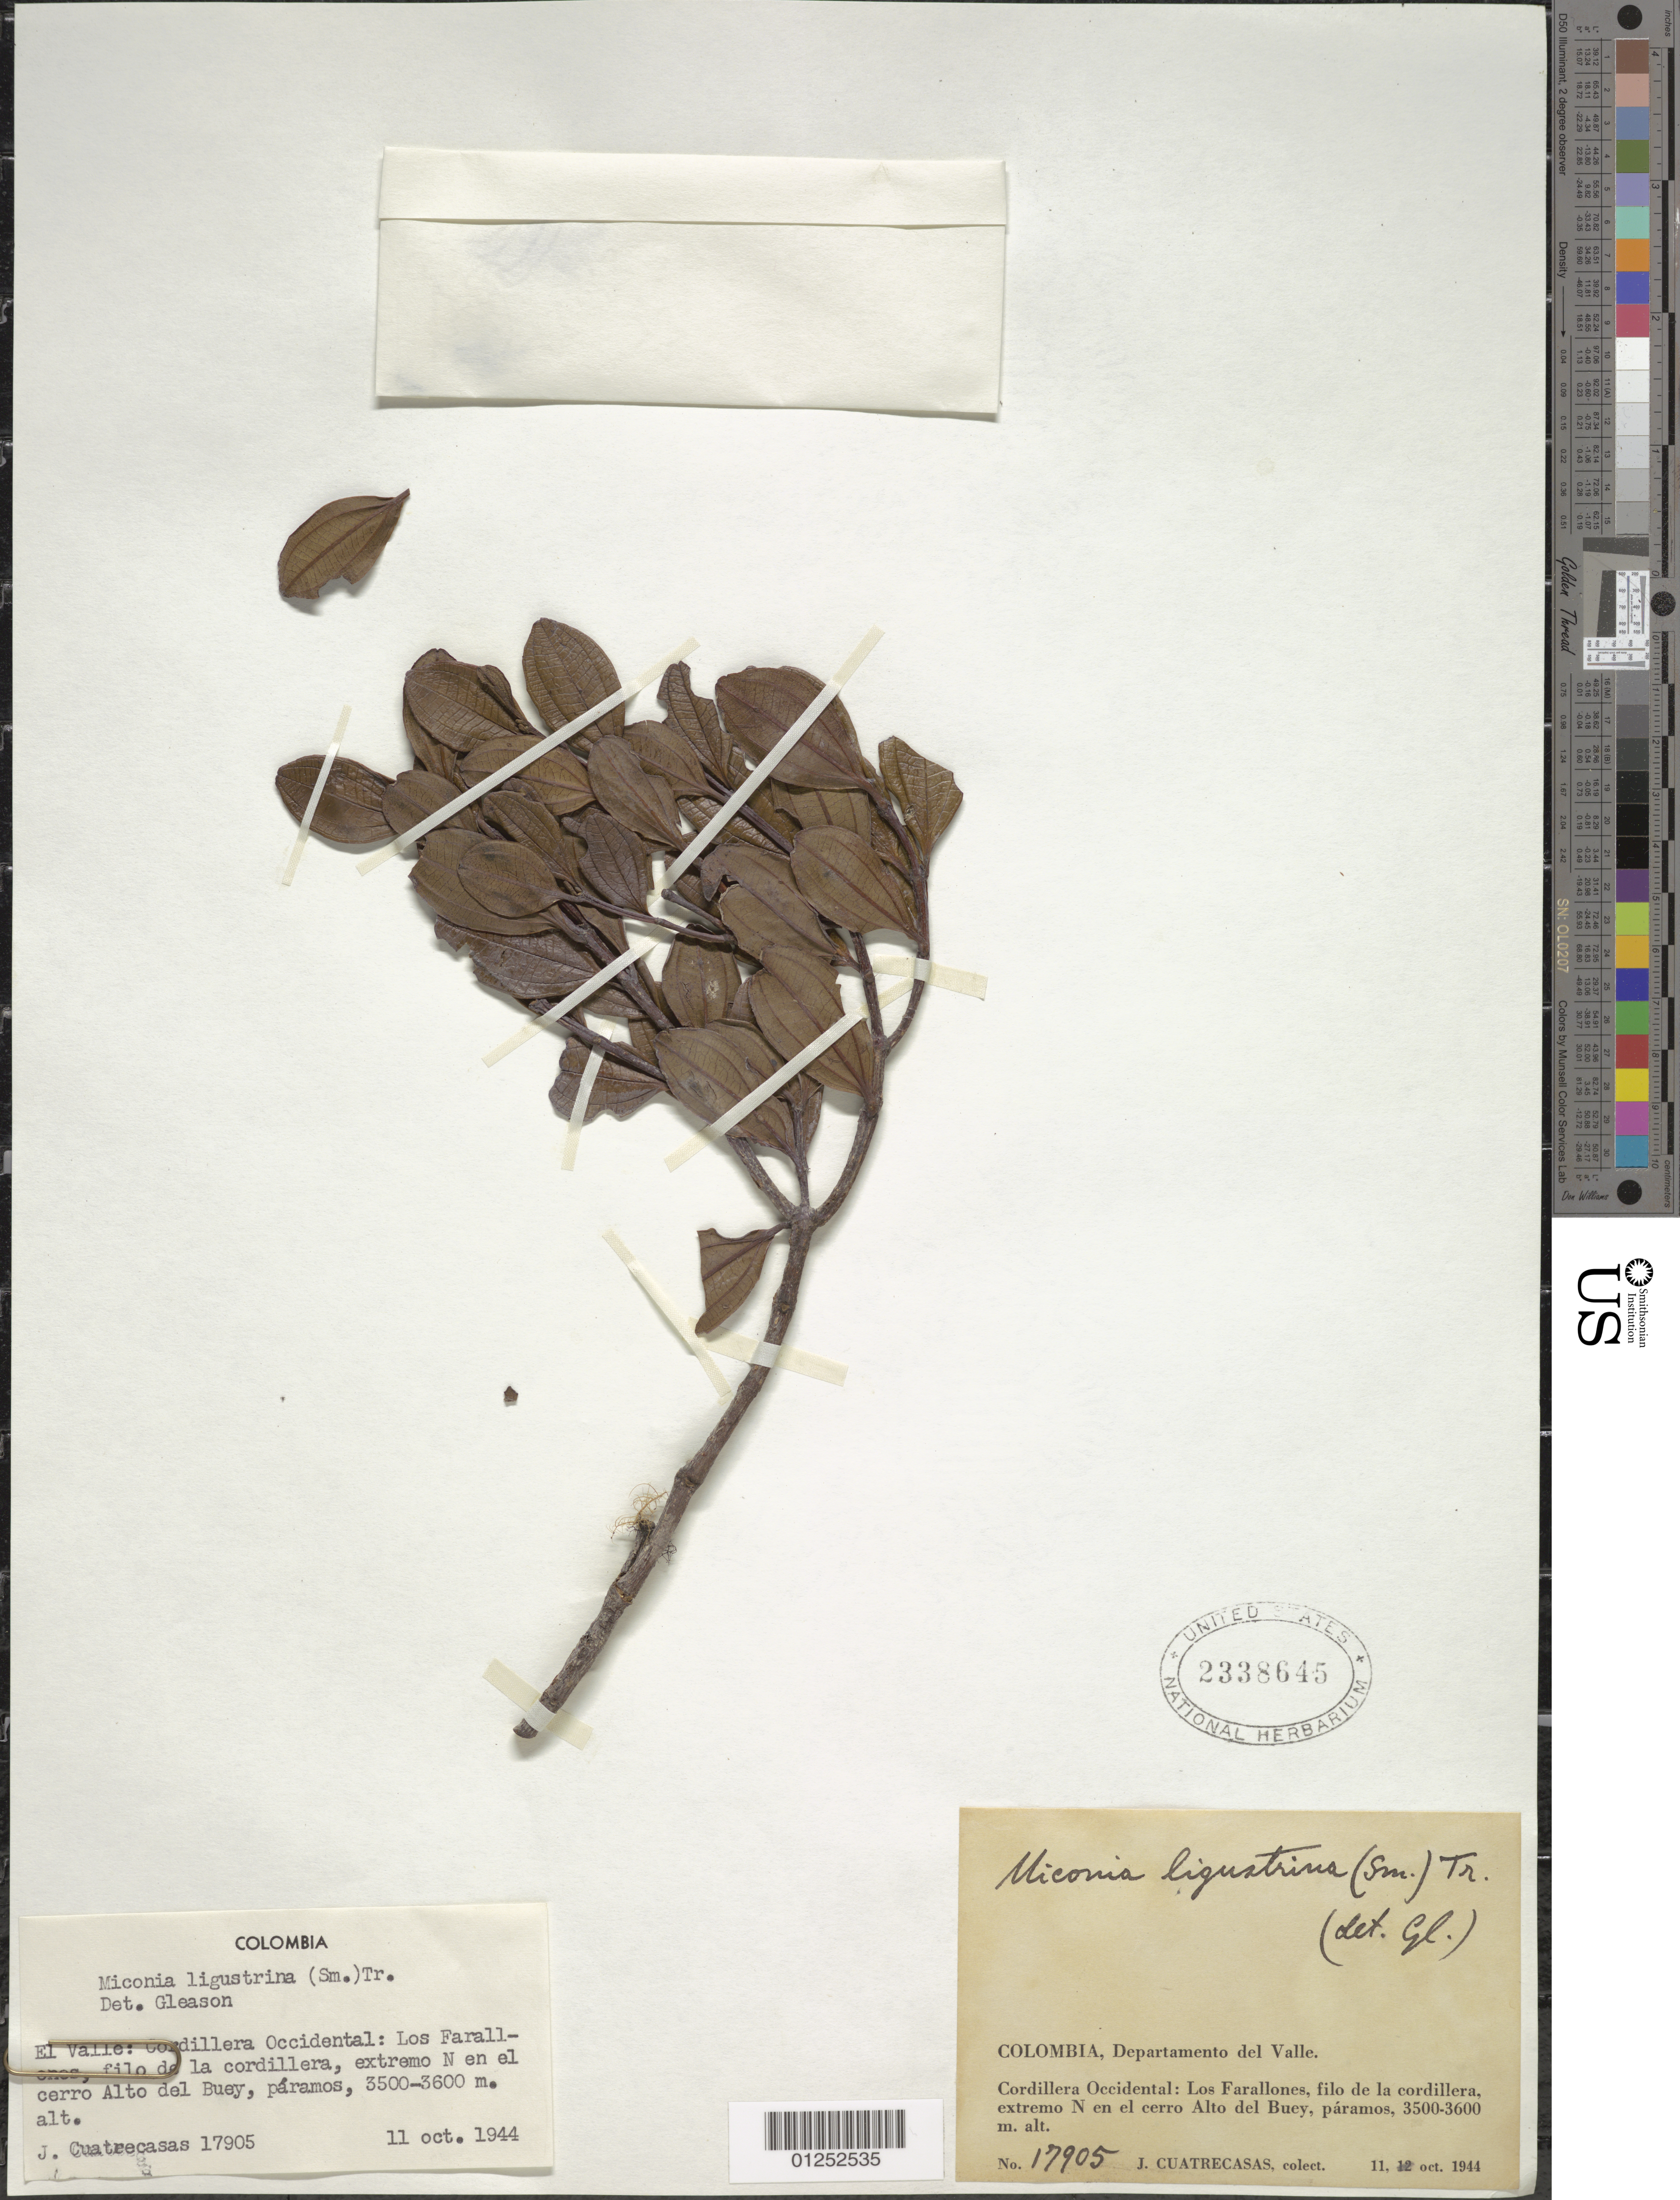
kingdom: Plantae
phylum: Tracheophyta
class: Magnoliopsida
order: Myrtales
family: Melastomataceae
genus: Miconia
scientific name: Miconia ligustrina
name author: (Sw.) Triana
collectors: J. Cuatrecasas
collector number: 17905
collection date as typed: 11 October 1944 to 12 October 1944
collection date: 1944-10-11/1944-10-12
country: Colombia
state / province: Valle del Cauca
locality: Cordillera Occidental, Los Farallones, filo de la cordillera, extremo N en el cerro Alto del Buey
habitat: paramos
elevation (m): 3500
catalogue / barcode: US 2338645